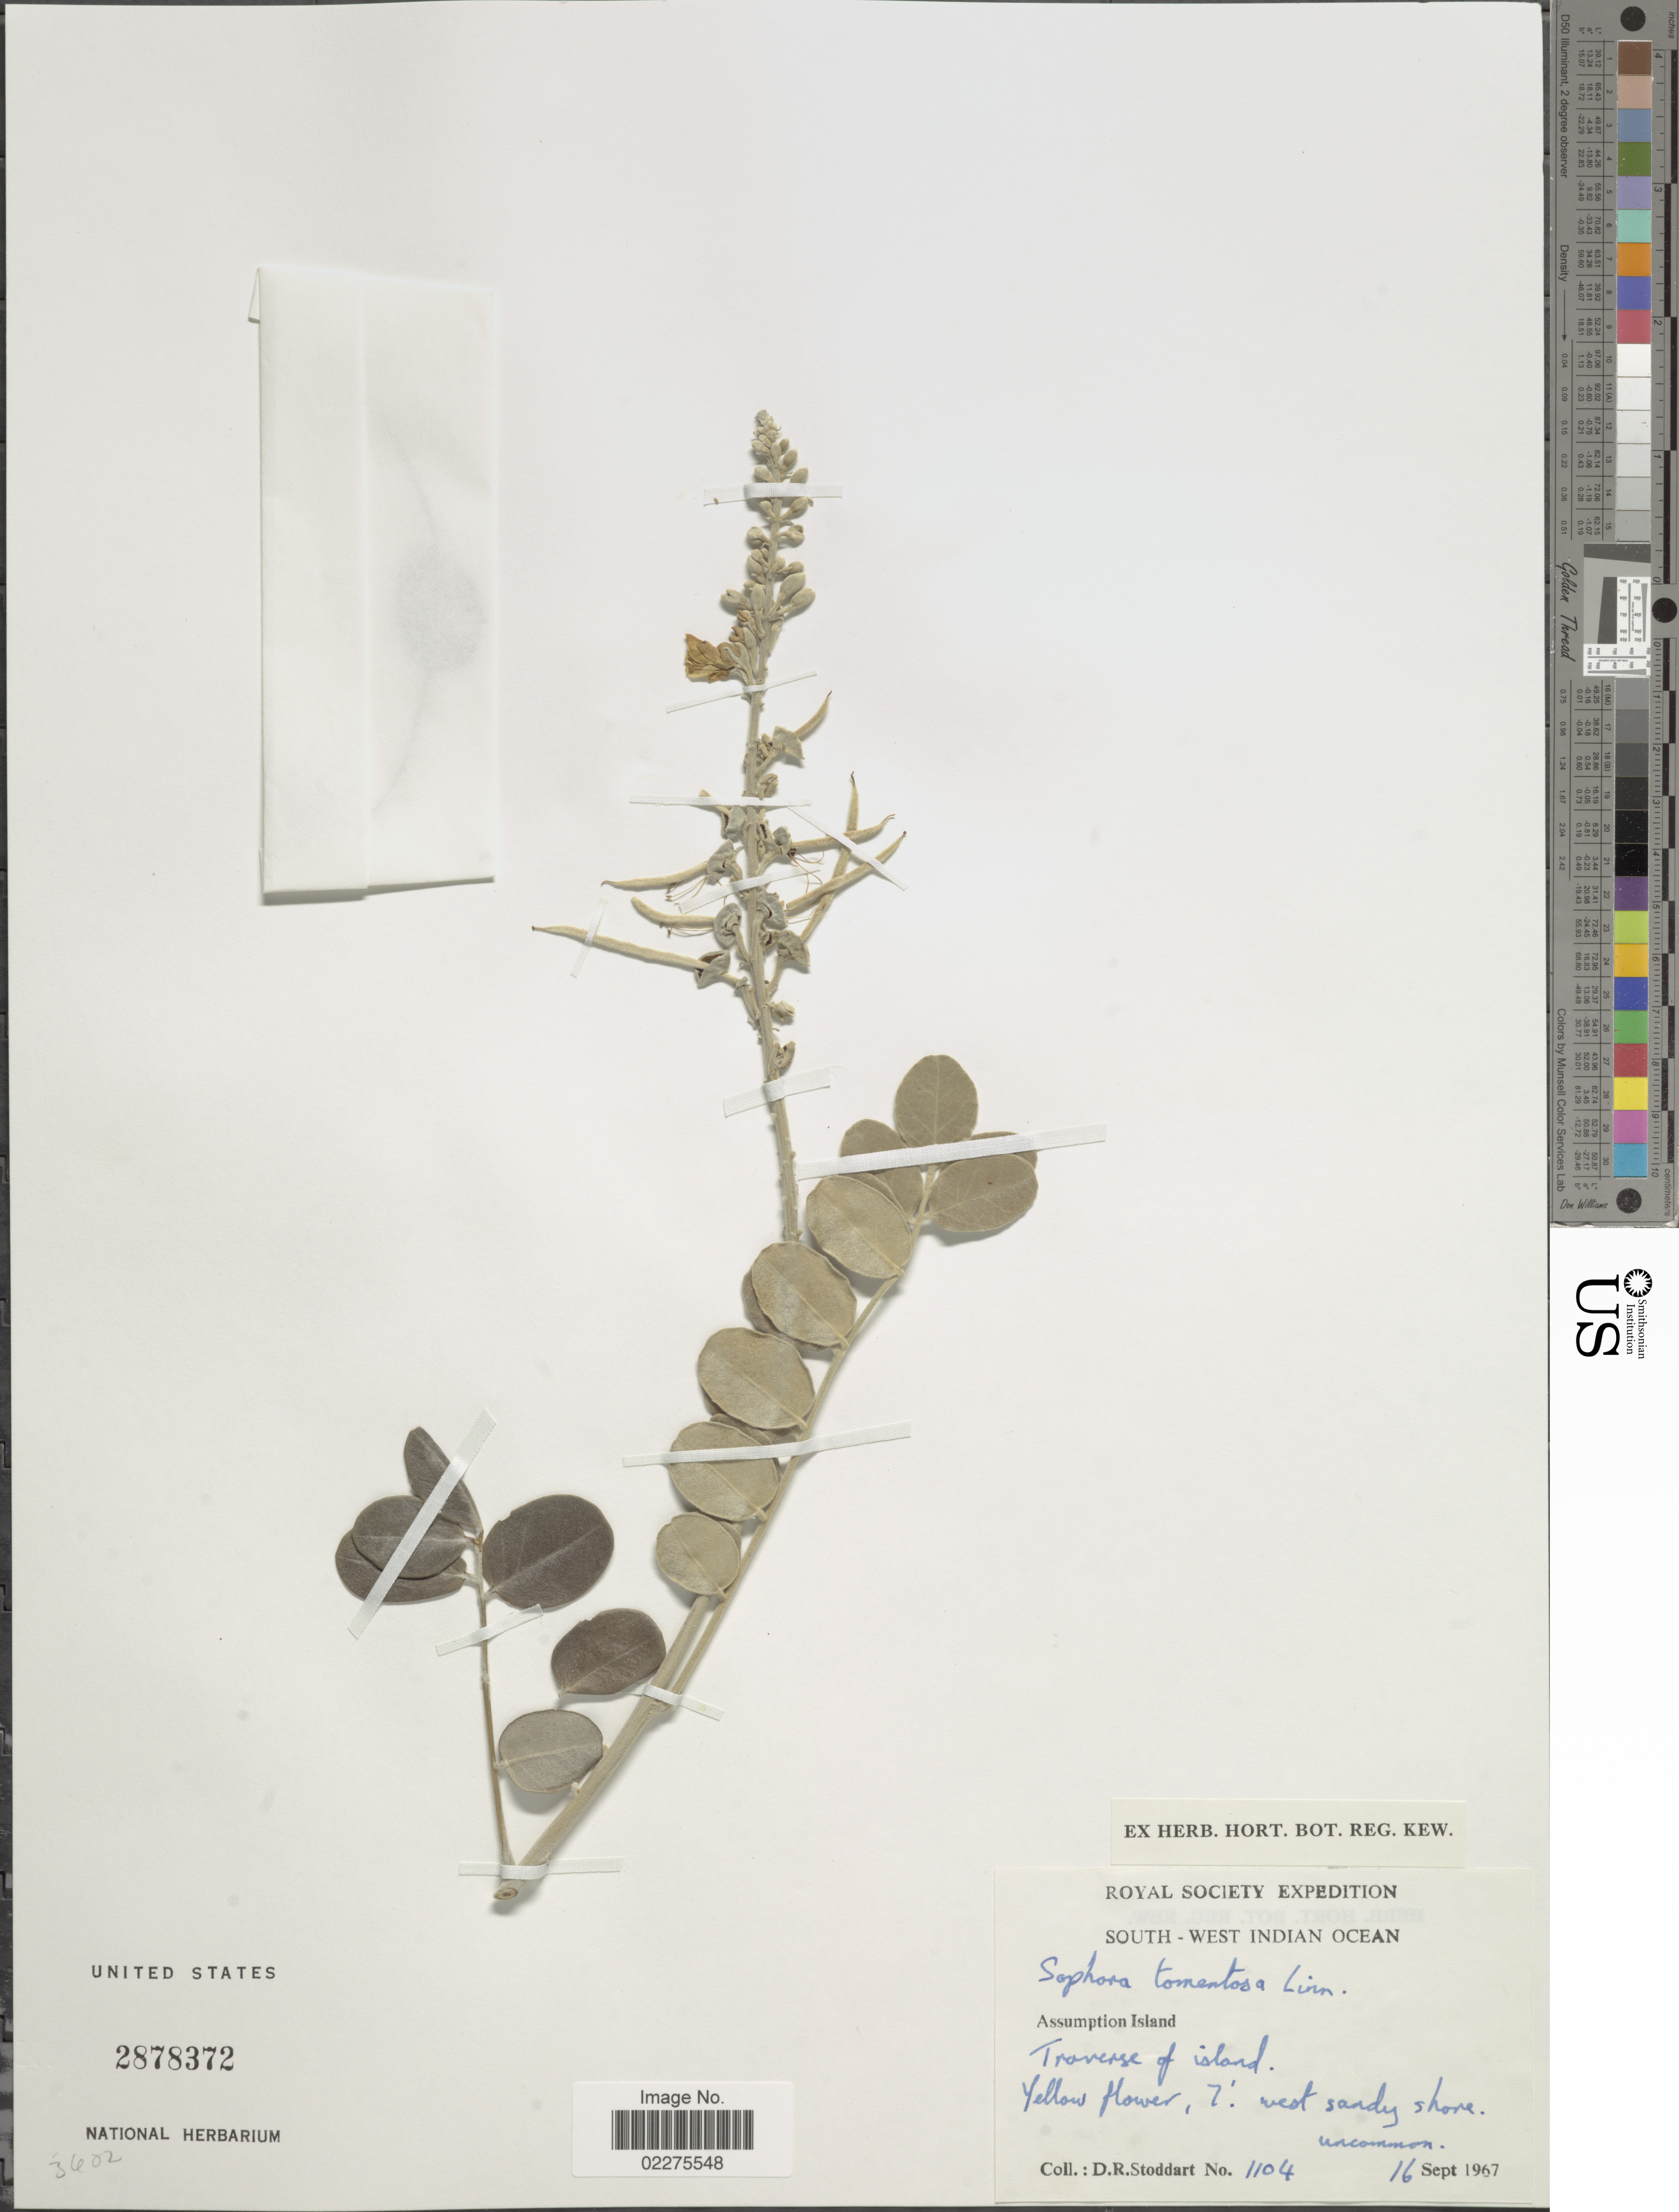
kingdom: Plantae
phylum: Tracheophyta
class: Magnoliopsida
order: Fabales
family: Fabaceae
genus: Sophora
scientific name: Sophora tomentosa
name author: L.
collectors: D. R. Stoddart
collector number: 1104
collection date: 1967-09-16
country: Seychelles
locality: South - West Indian Ocean. Assumption Island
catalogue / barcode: US 2878372